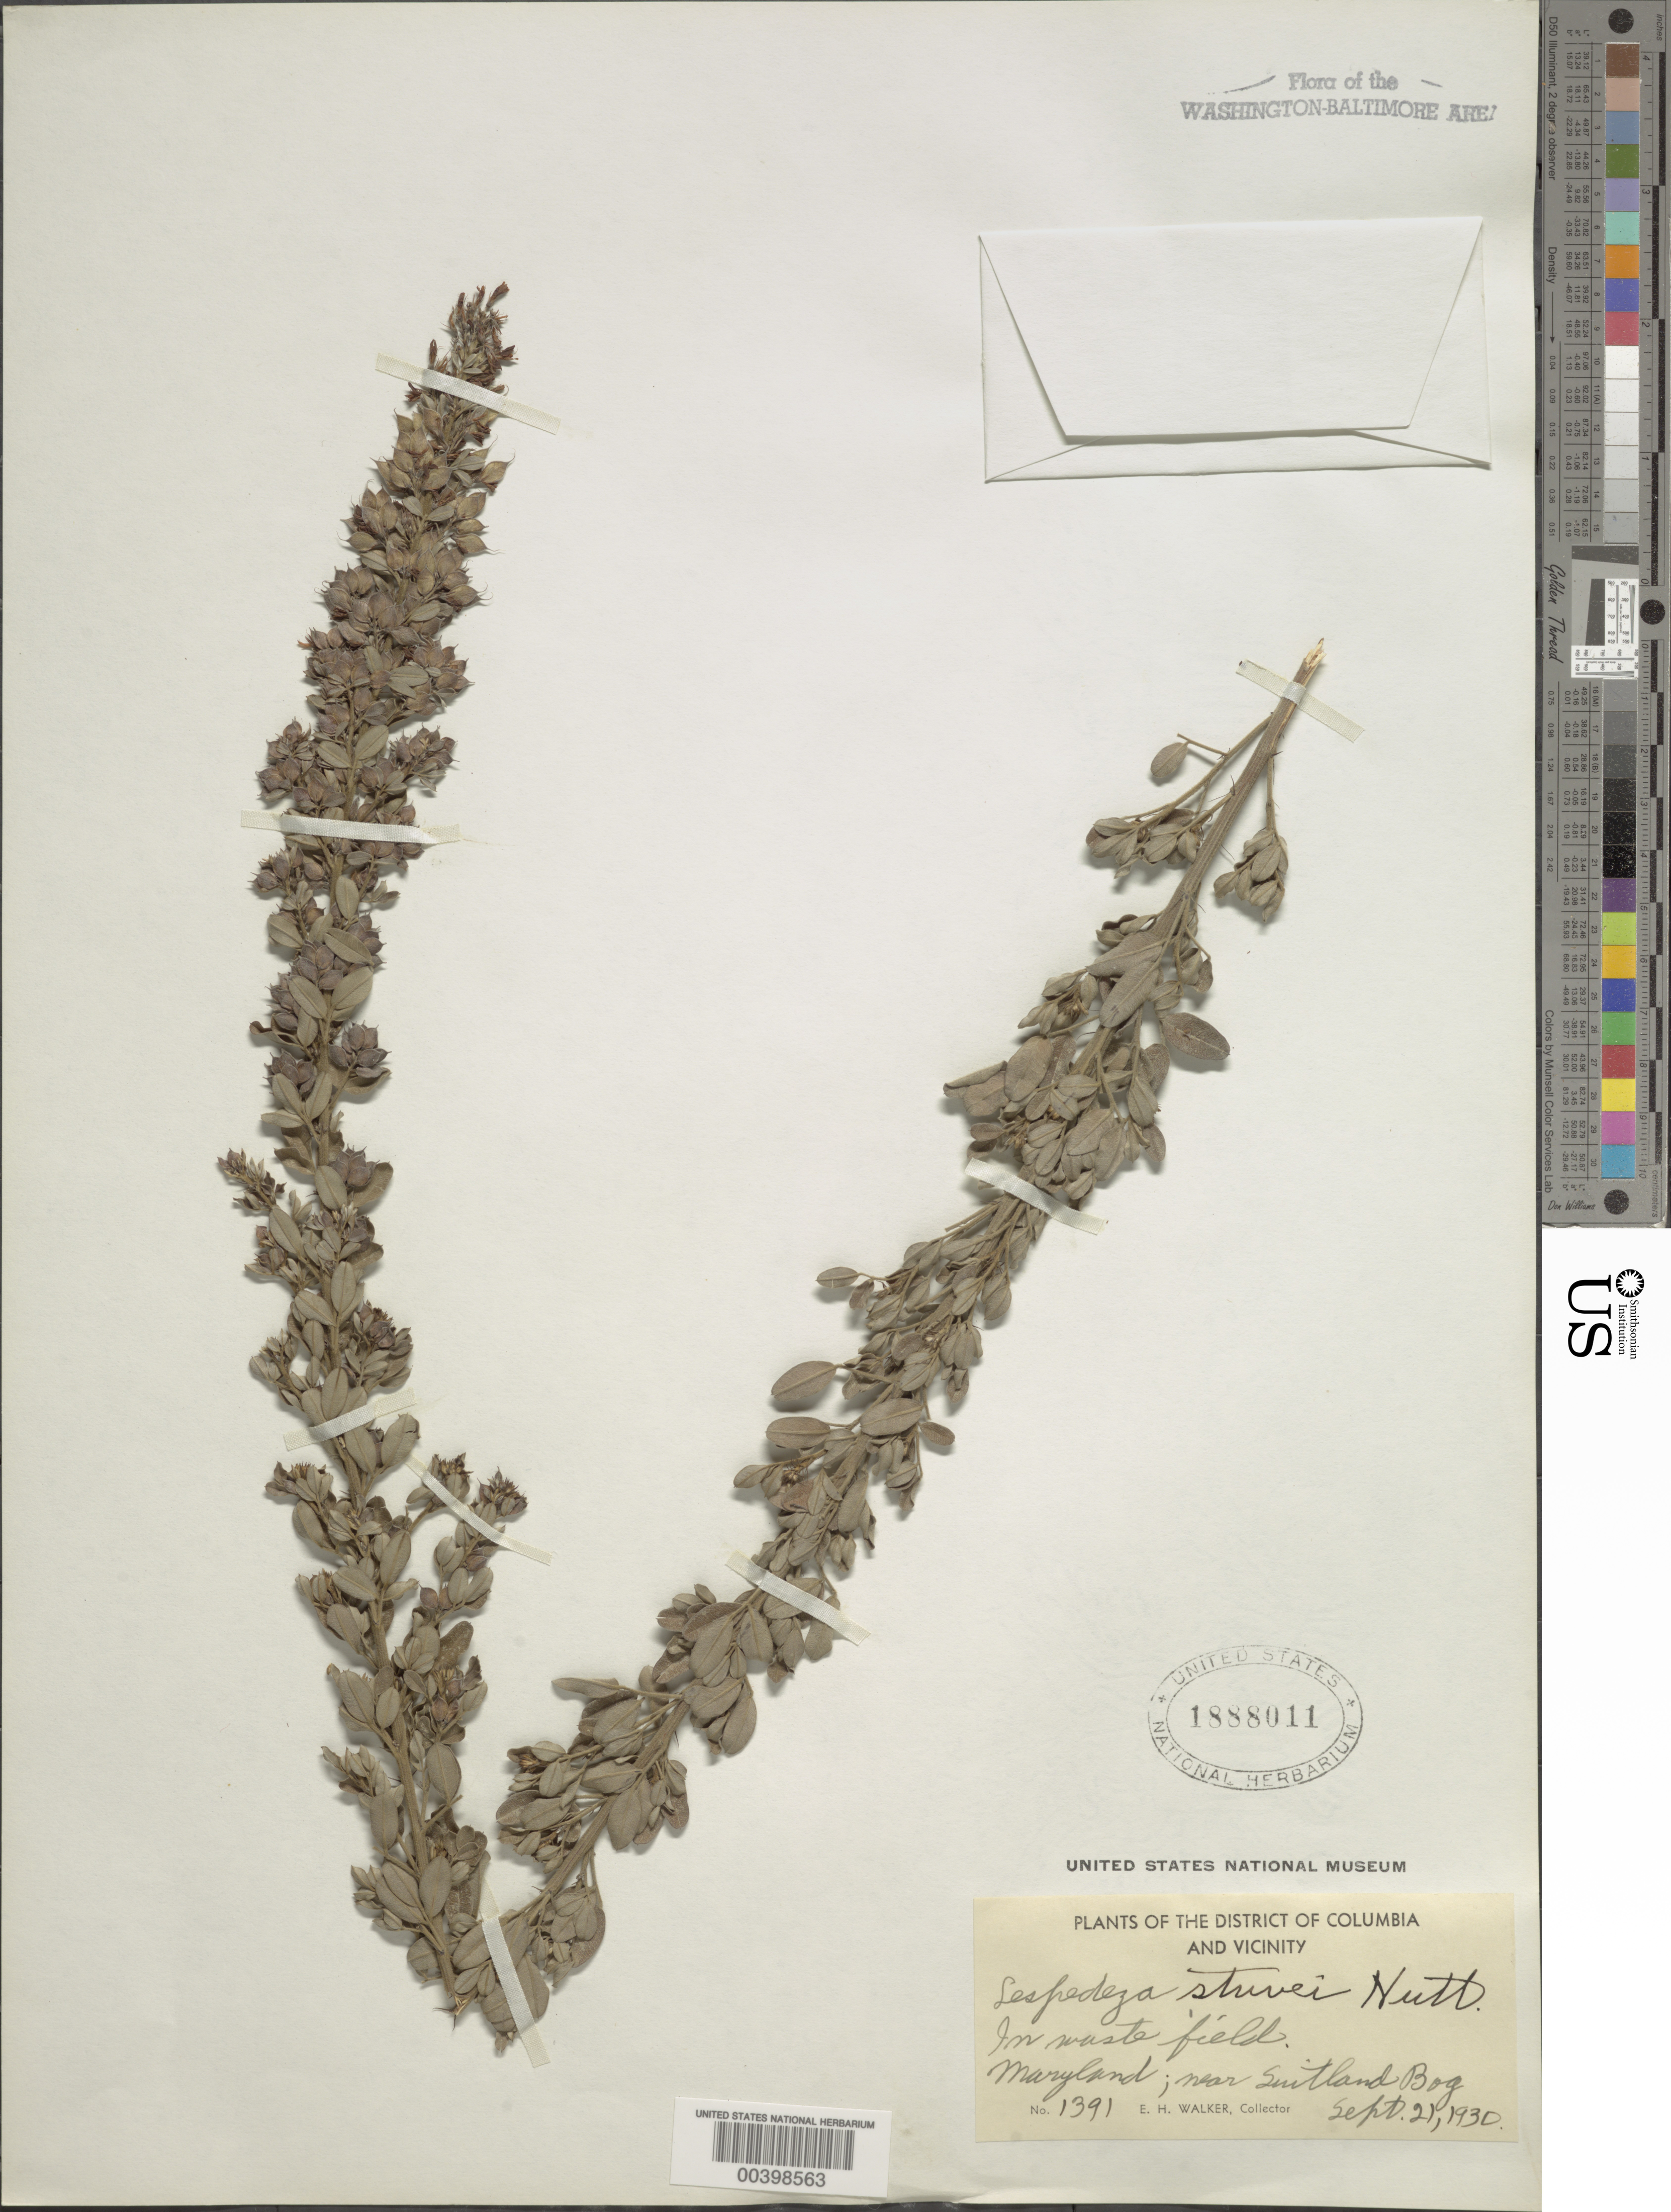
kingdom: Plantae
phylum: Tracheophyta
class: Magnoliopsida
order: Fabales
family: Fabaceae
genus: Lespedeza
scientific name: Lespedeza stuevei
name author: Nutt.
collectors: E. H. Walker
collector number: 1391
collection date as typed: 21 Sep 1930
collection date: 1930-09-21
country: United States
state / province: Maryland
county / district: Prince George's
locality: Near Suitland Bog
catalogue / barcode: US 1888011